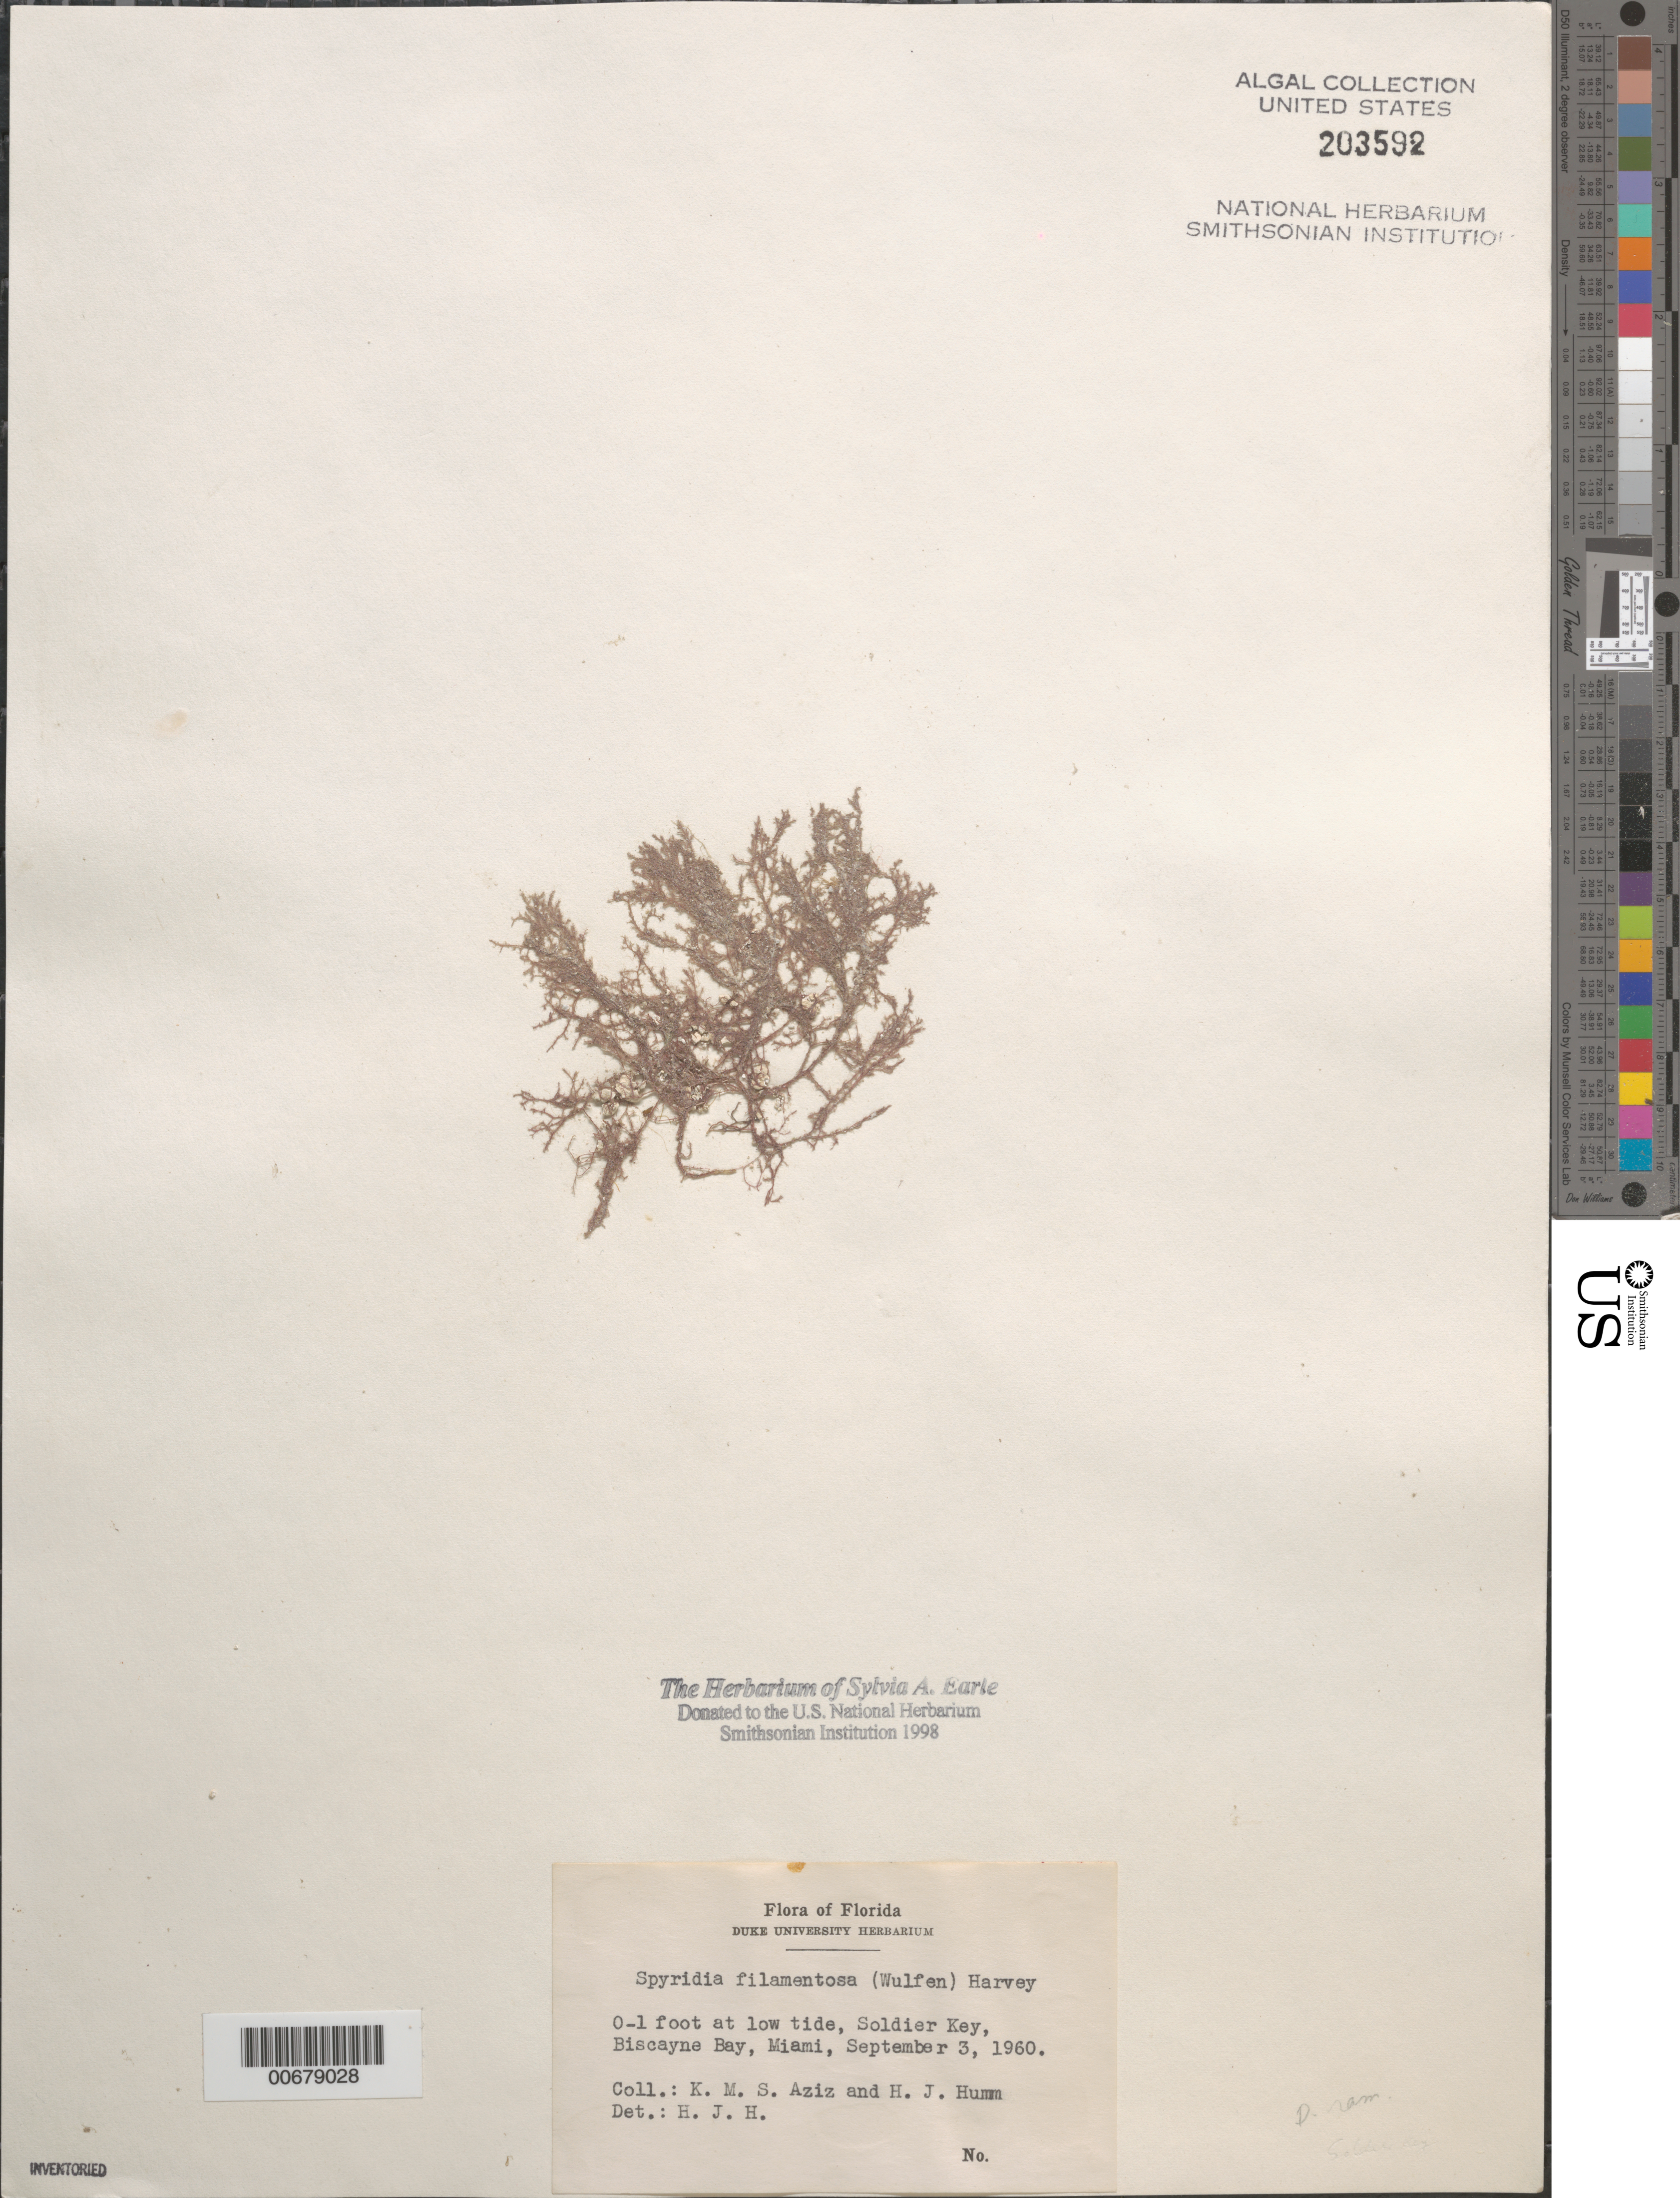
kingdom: Plantae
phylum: Rhodophyta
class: Florideophyceae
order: Ceramiales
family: Spyridiaceae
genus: Spyridia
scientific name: Spyridia filamentosa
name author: (Wulfen) Harv.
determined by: Humm, Harold J.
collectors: K. M. Aziz & H. J. Humm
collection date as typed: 03 Sep 1960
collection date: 1960-09-03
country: United States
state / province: Florida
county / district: Miami-Dade County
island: Soldier Key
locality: Biscayne Bay, Miami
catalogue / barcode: US 203592